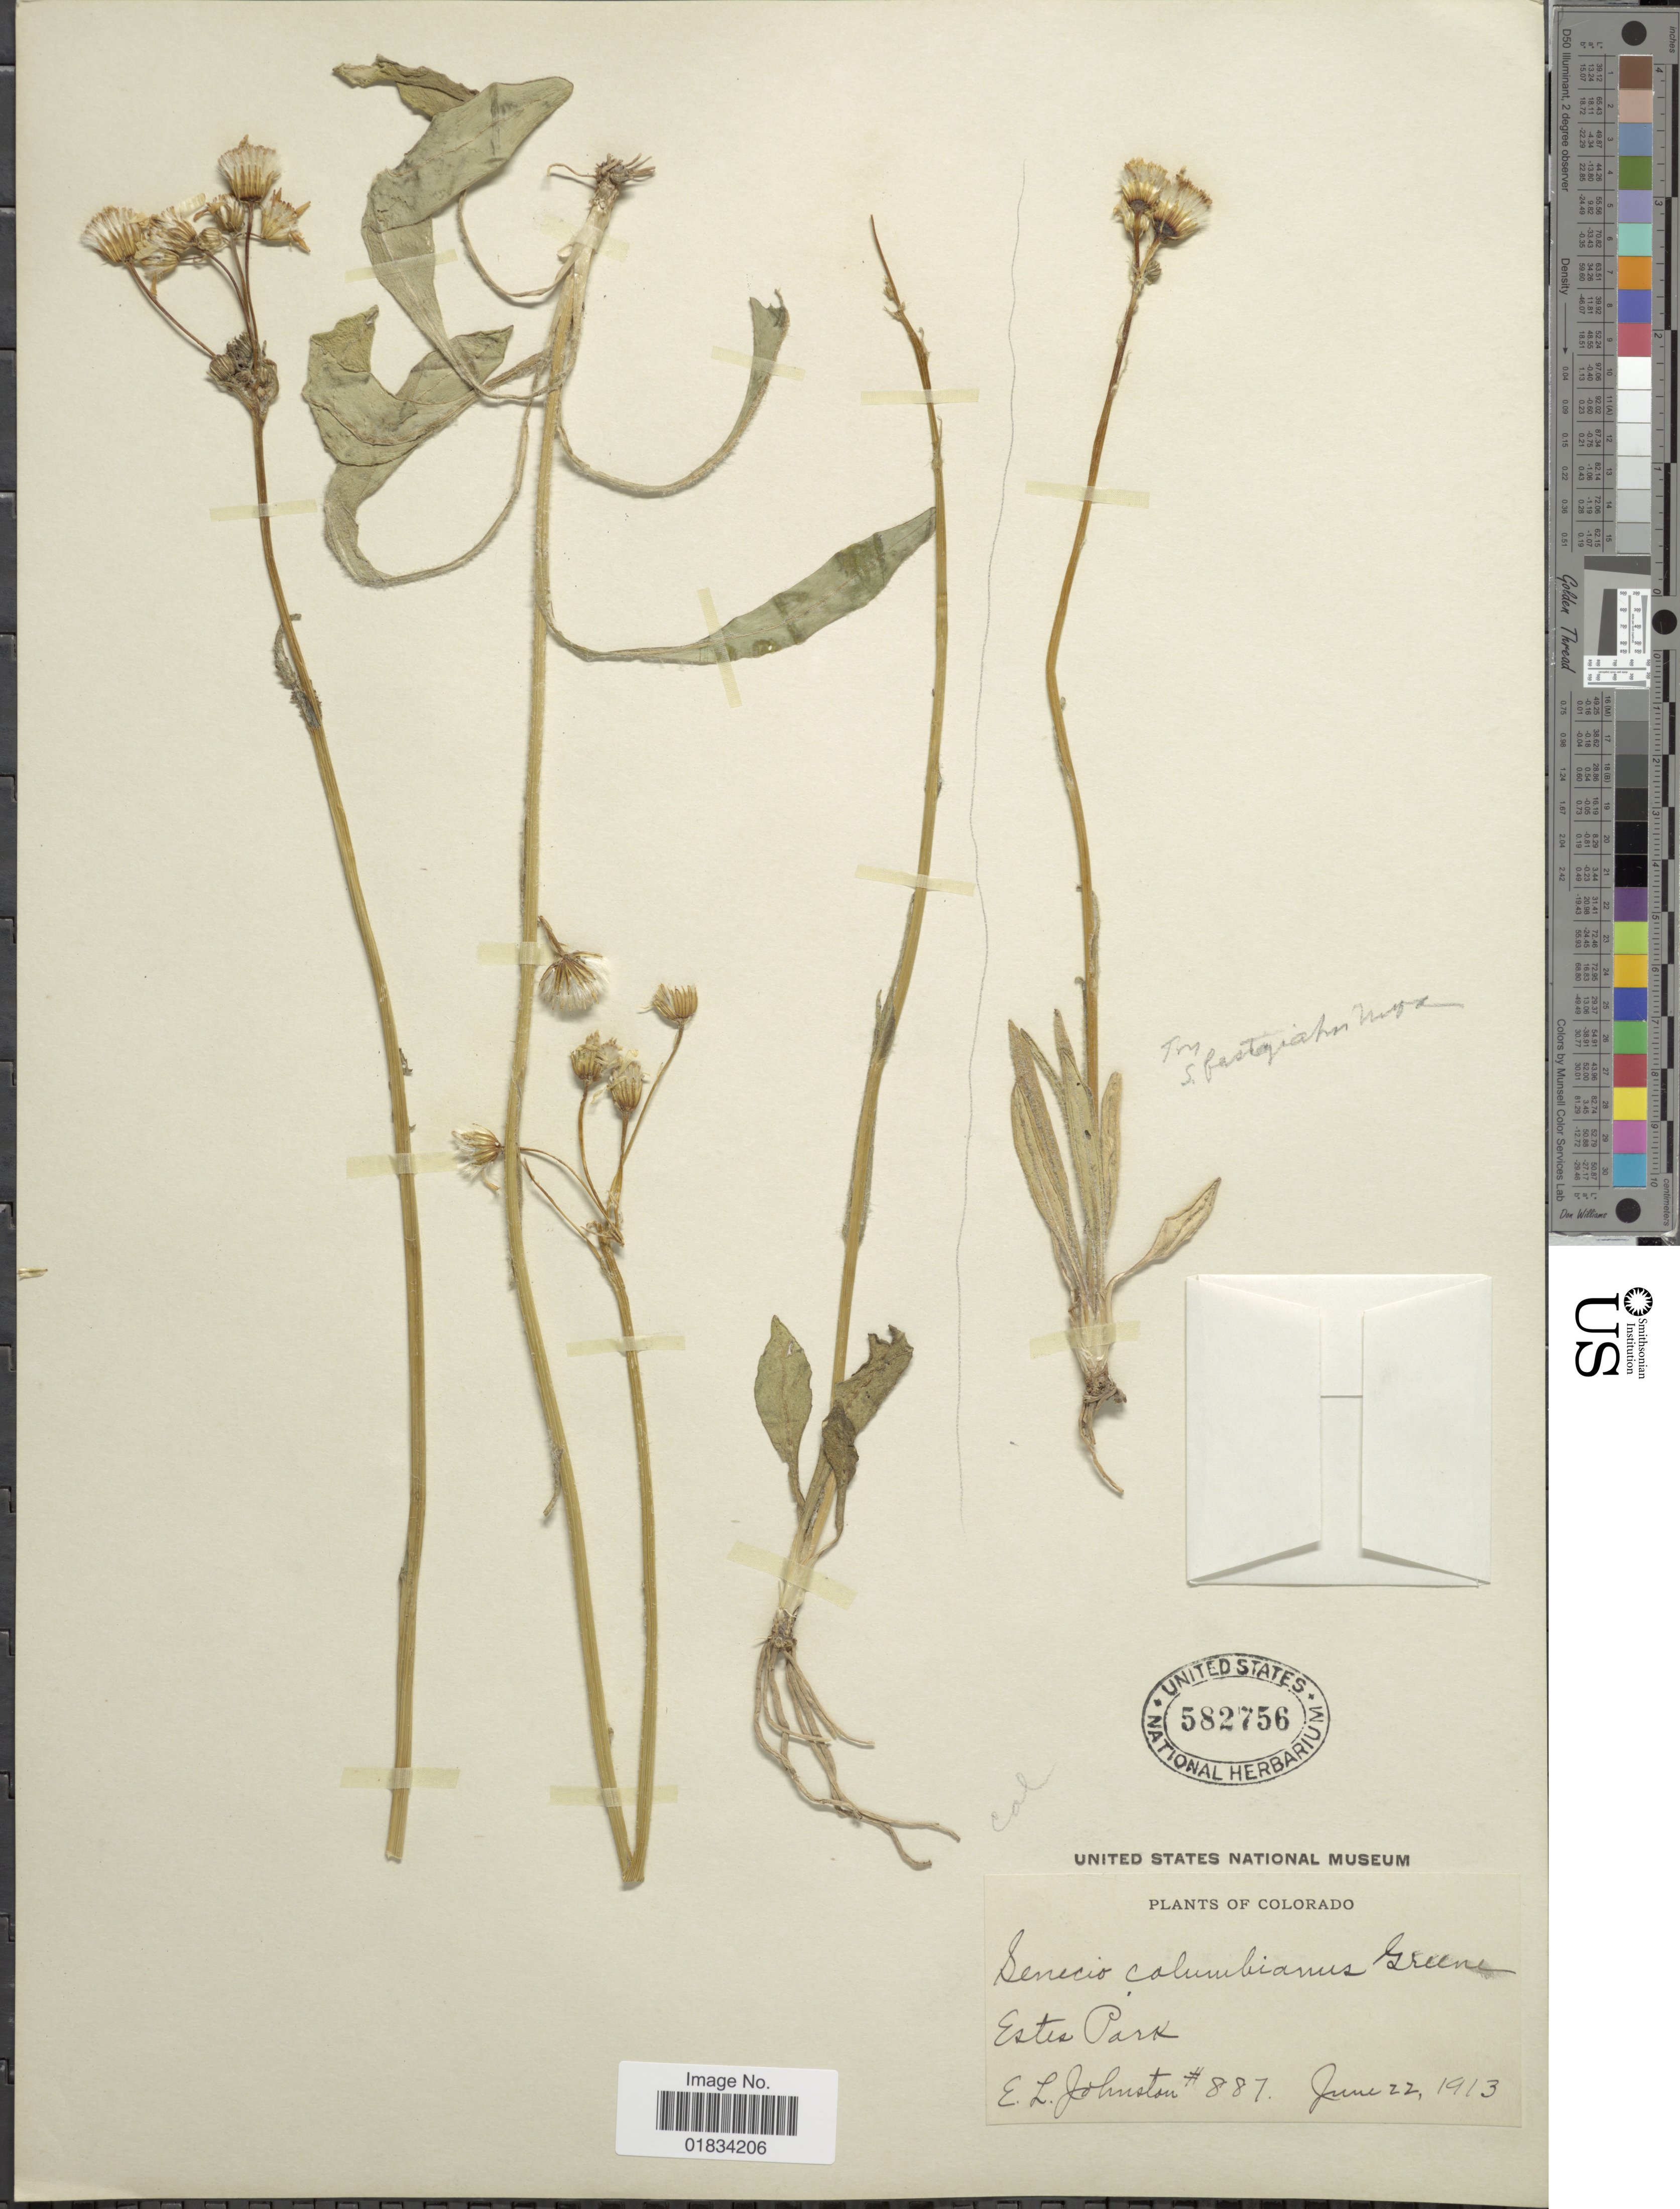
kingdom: Plantae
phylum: Tracheophyta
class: Magnoliopsida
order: Asterales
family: Asteraceae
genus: Senecio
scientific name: Senecio integerrimus var. exaltatus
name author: (Nutt.) Cronq.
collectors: E. L. Johnston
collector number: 887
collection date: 1913-06-22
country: United States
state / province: Colorado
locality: Estes Park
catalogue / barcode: US 582756